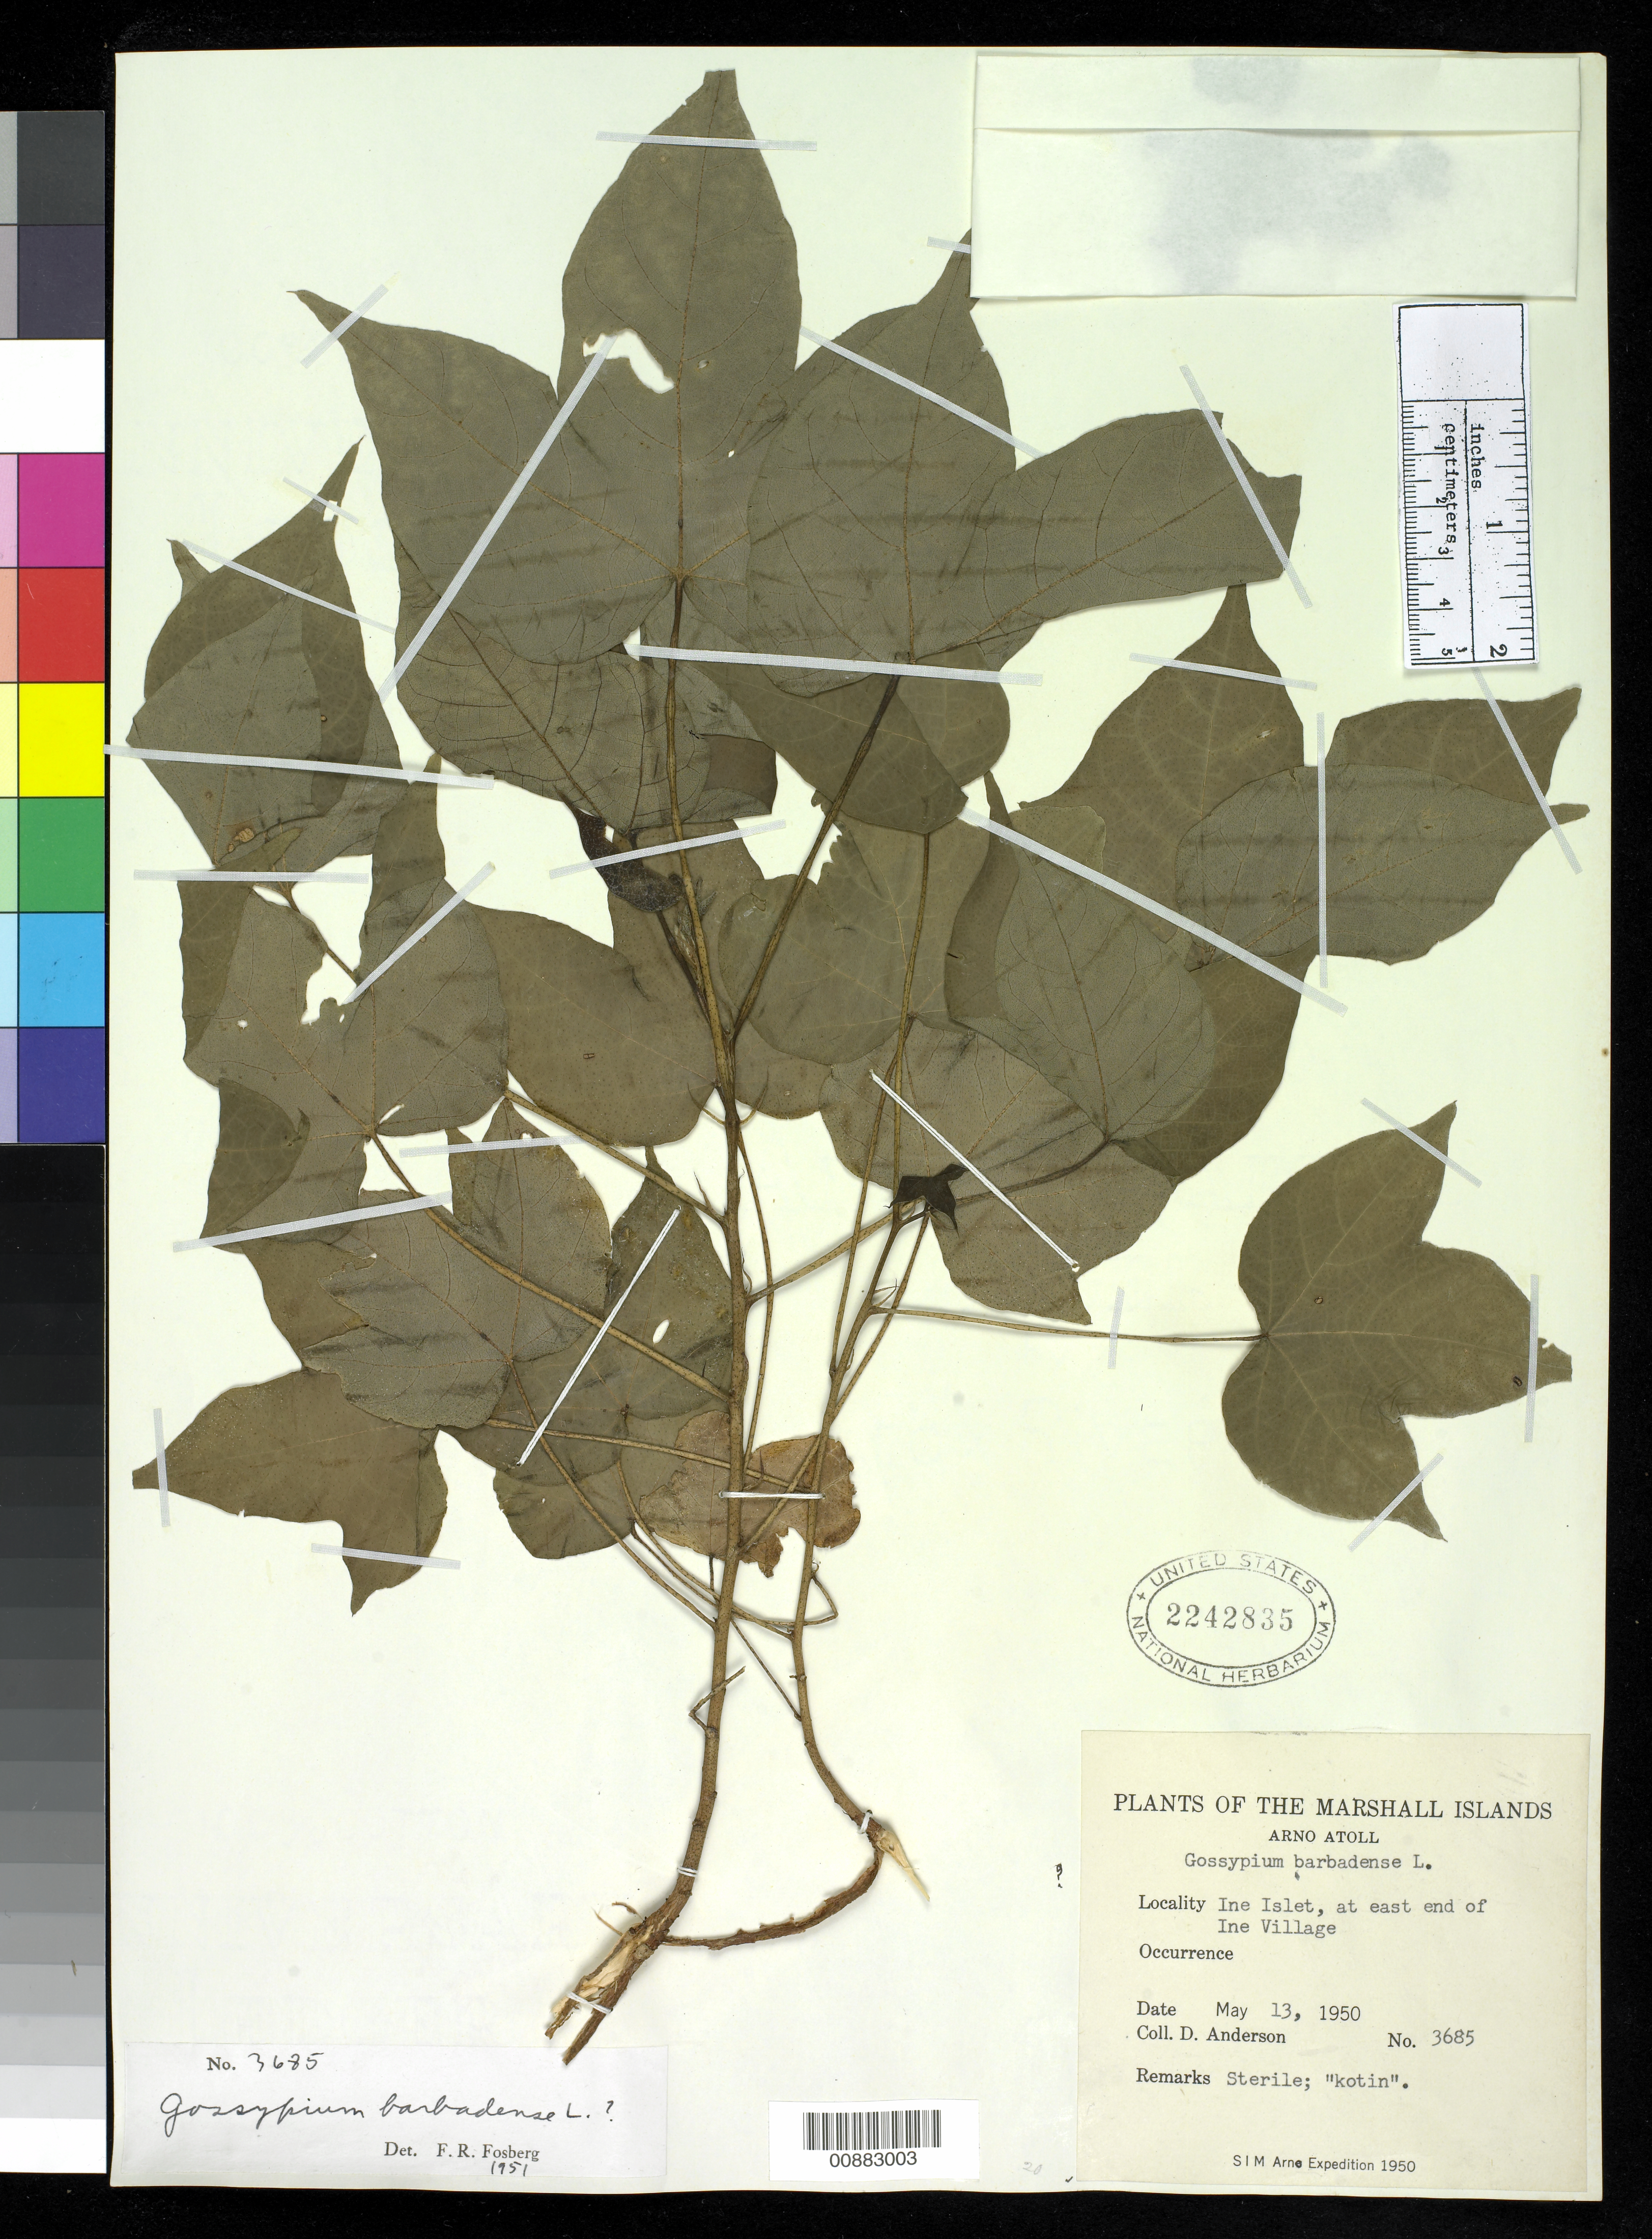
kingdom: Plantae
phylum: Tracheophyta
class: Magnoliopsida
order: Malvales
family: Malvaceae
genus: Gossypium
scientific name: Gossypium barbadense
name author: L.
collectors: D. Anderson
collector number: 3685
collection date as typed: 13 May 1950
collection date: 1950-05-13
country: Marshall Islands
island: Arno Atoll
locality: Ine Islet, at E end of Ine Village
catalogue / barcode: US 2242835